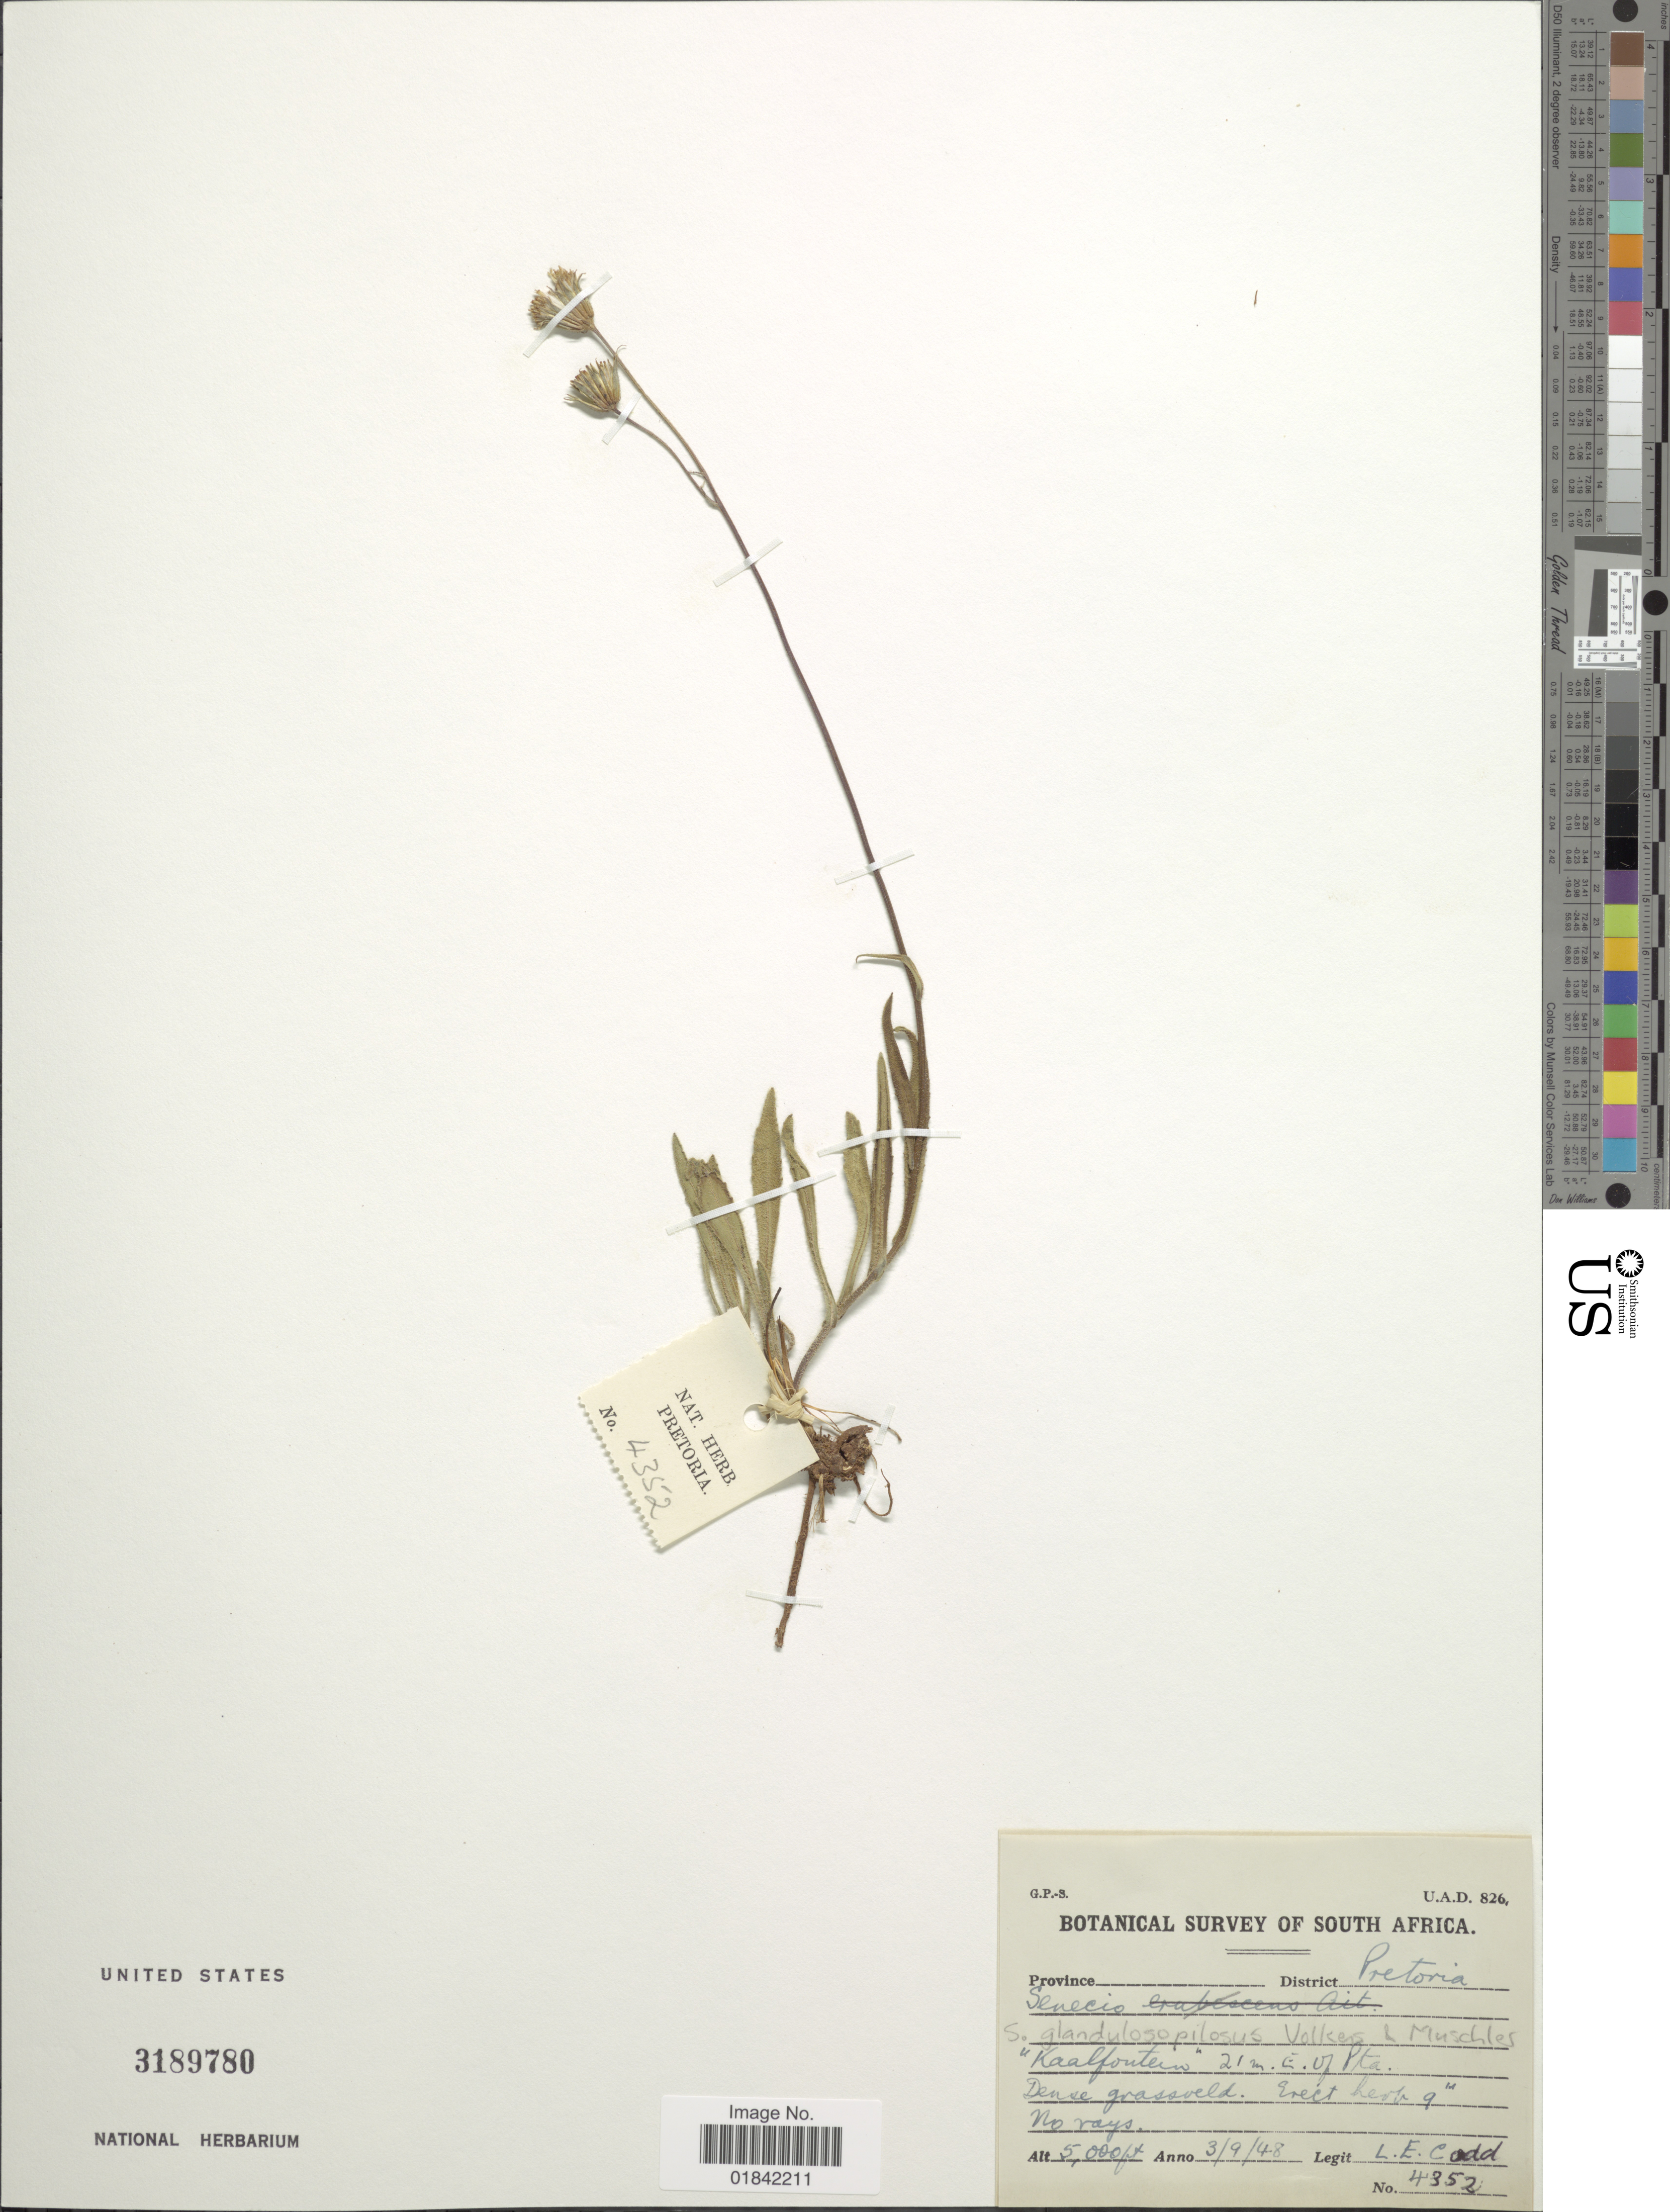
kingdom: Plantae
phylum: Tracheophyta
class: Magnoliopsida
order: Asterales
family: Asteraceae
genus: Senecio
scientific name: Senecio glanduloso-pilosus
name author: Volkens & Muschl.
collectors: L. Codd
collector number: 4352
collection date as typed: Transcribed d/m/y: 3/9/48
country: South Africa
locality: District Pretoria, "Kaalfontein" 21 m. E. of Pta.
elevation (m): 1524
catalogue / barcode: US 3189780